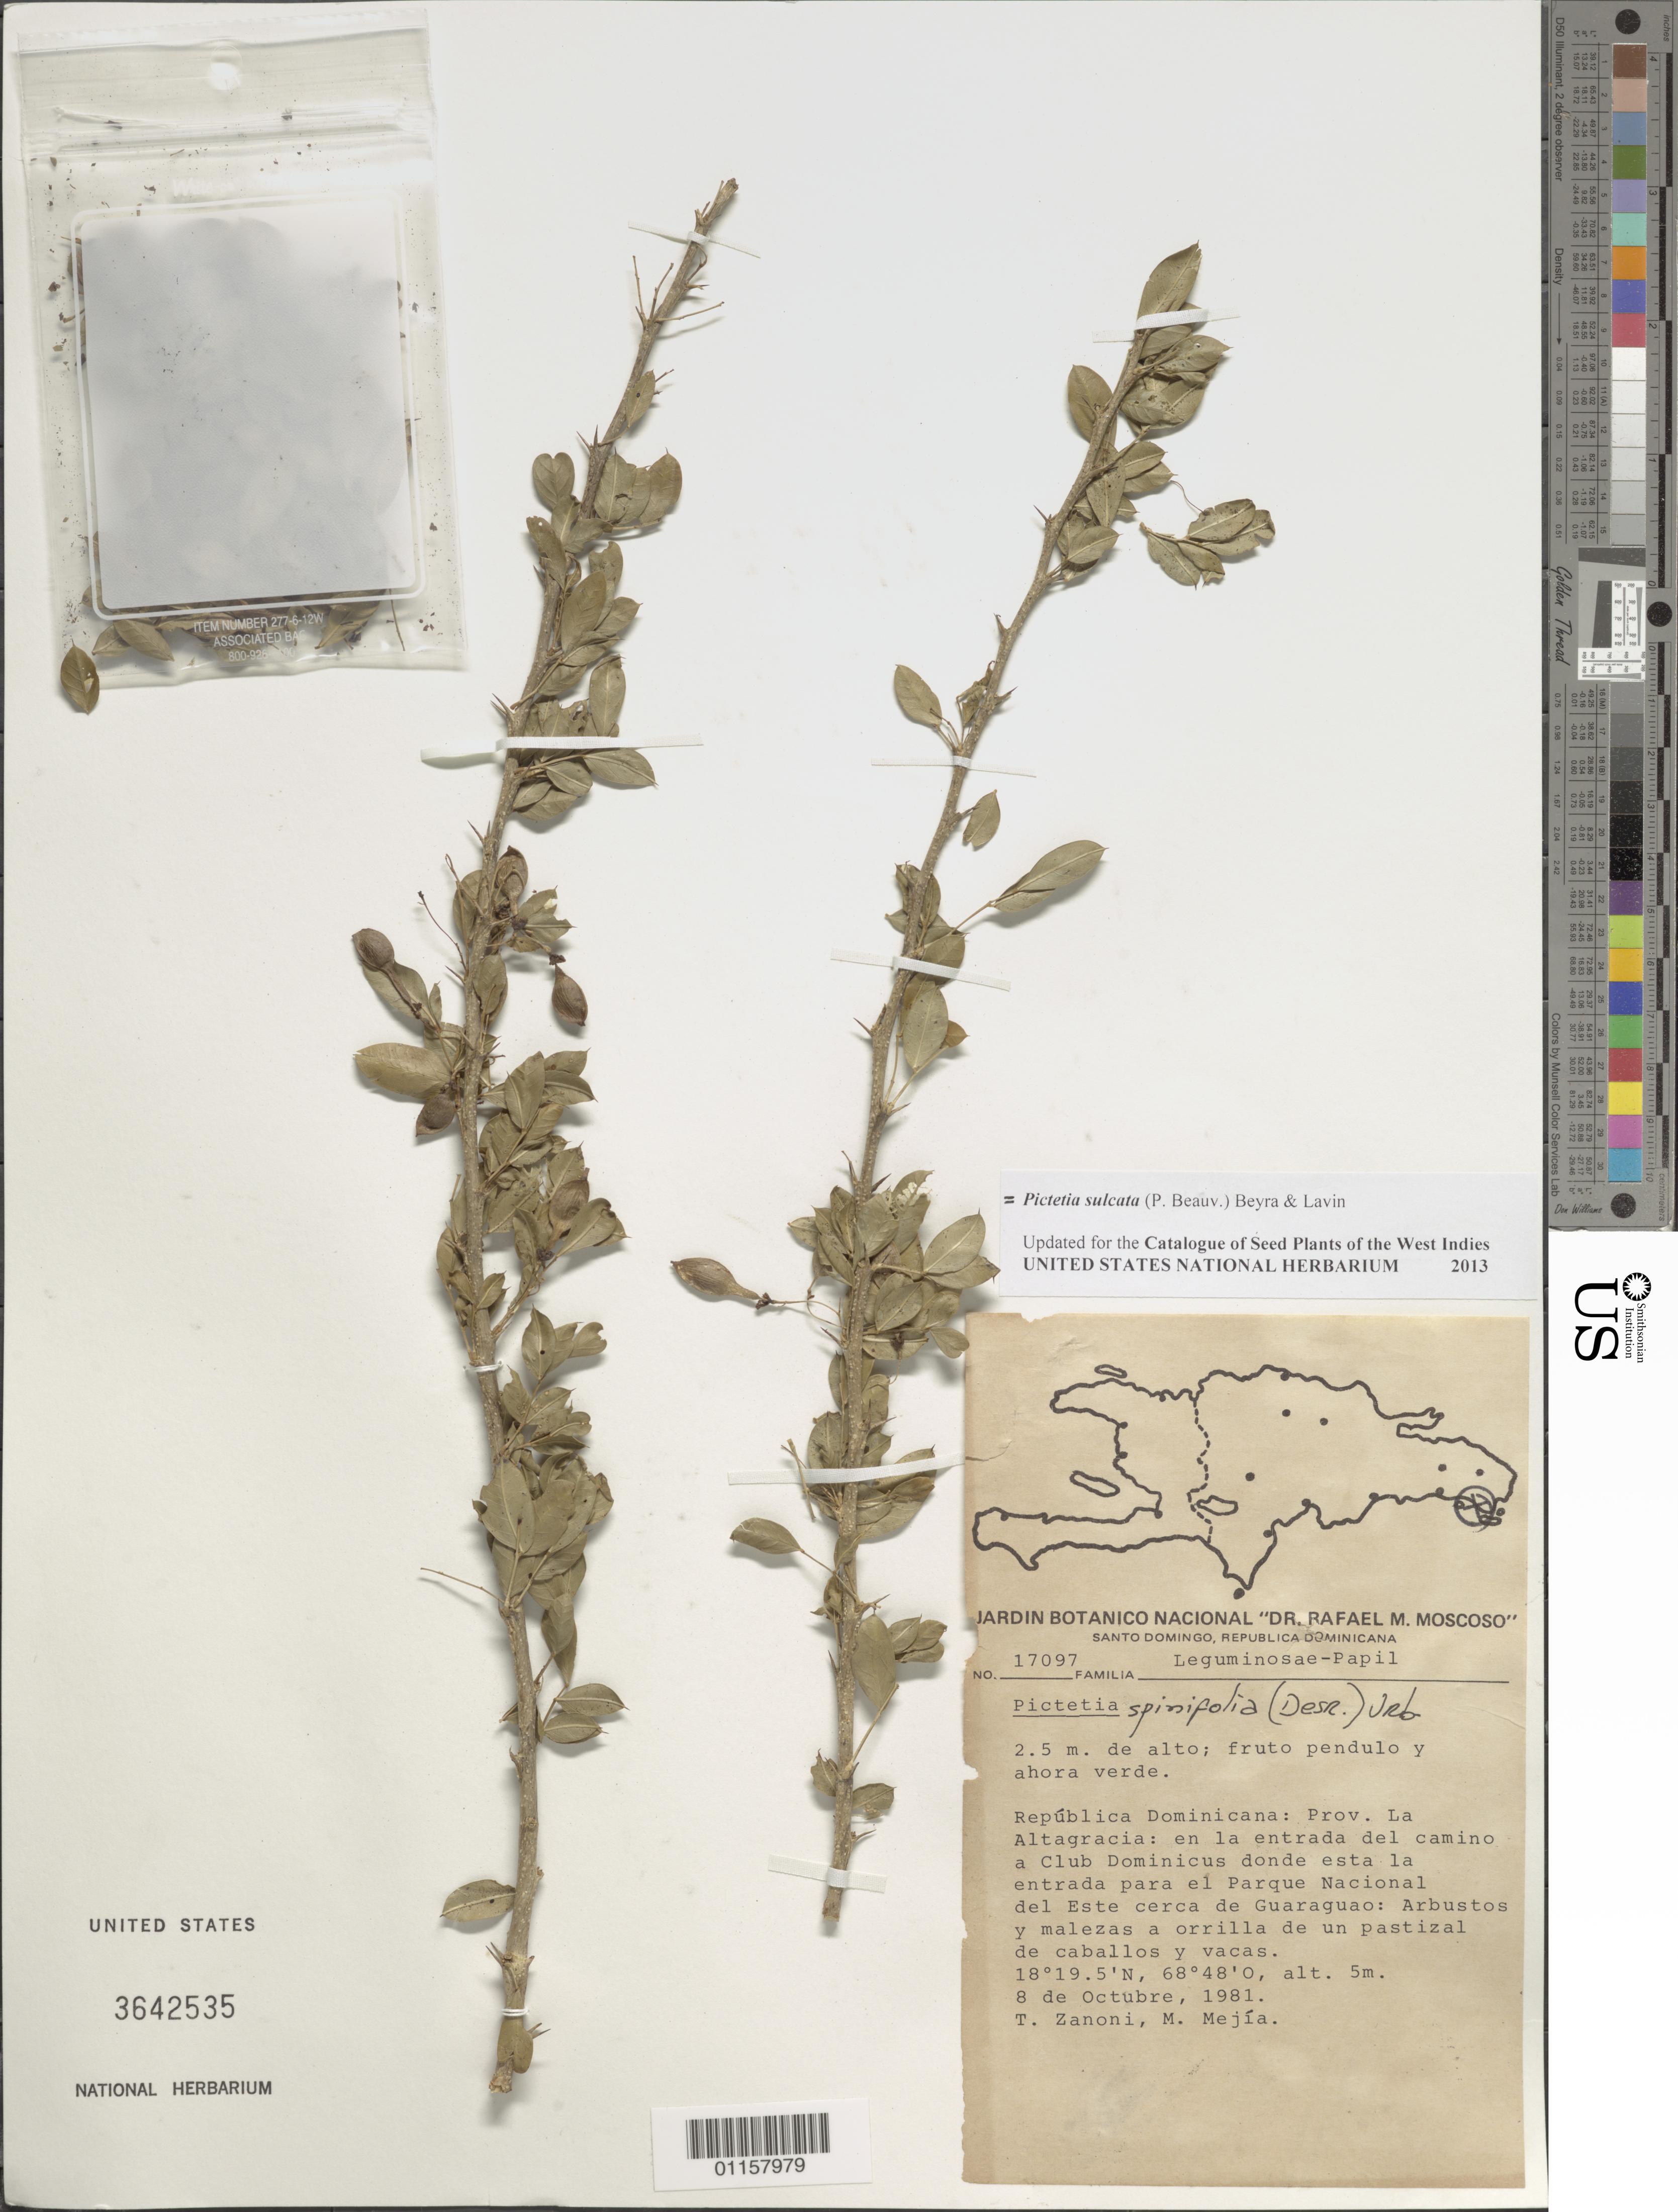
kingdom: Plantae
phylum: Tracheophyta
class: Magnoliopsida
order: Fabales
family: Fabaceae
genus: Pictetia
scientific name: Pictetia sulcata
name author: (P. Beauv.) Beyra & Lavin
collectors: T. A. Zanoni & M. Mejia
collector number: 17097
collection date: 1981-10-08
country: Dominican Republic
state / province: La Altagracia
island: Hispaniola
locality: Club Dominicus; en la entrada del camino a Club Dominicus donde esta la entrada para el parque Nacional del Este cerca de Guaraguao.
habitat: Arbustos y malezas a orilla de un pastizal de caballos y vacas.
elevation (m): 5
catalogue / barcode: US 3642535